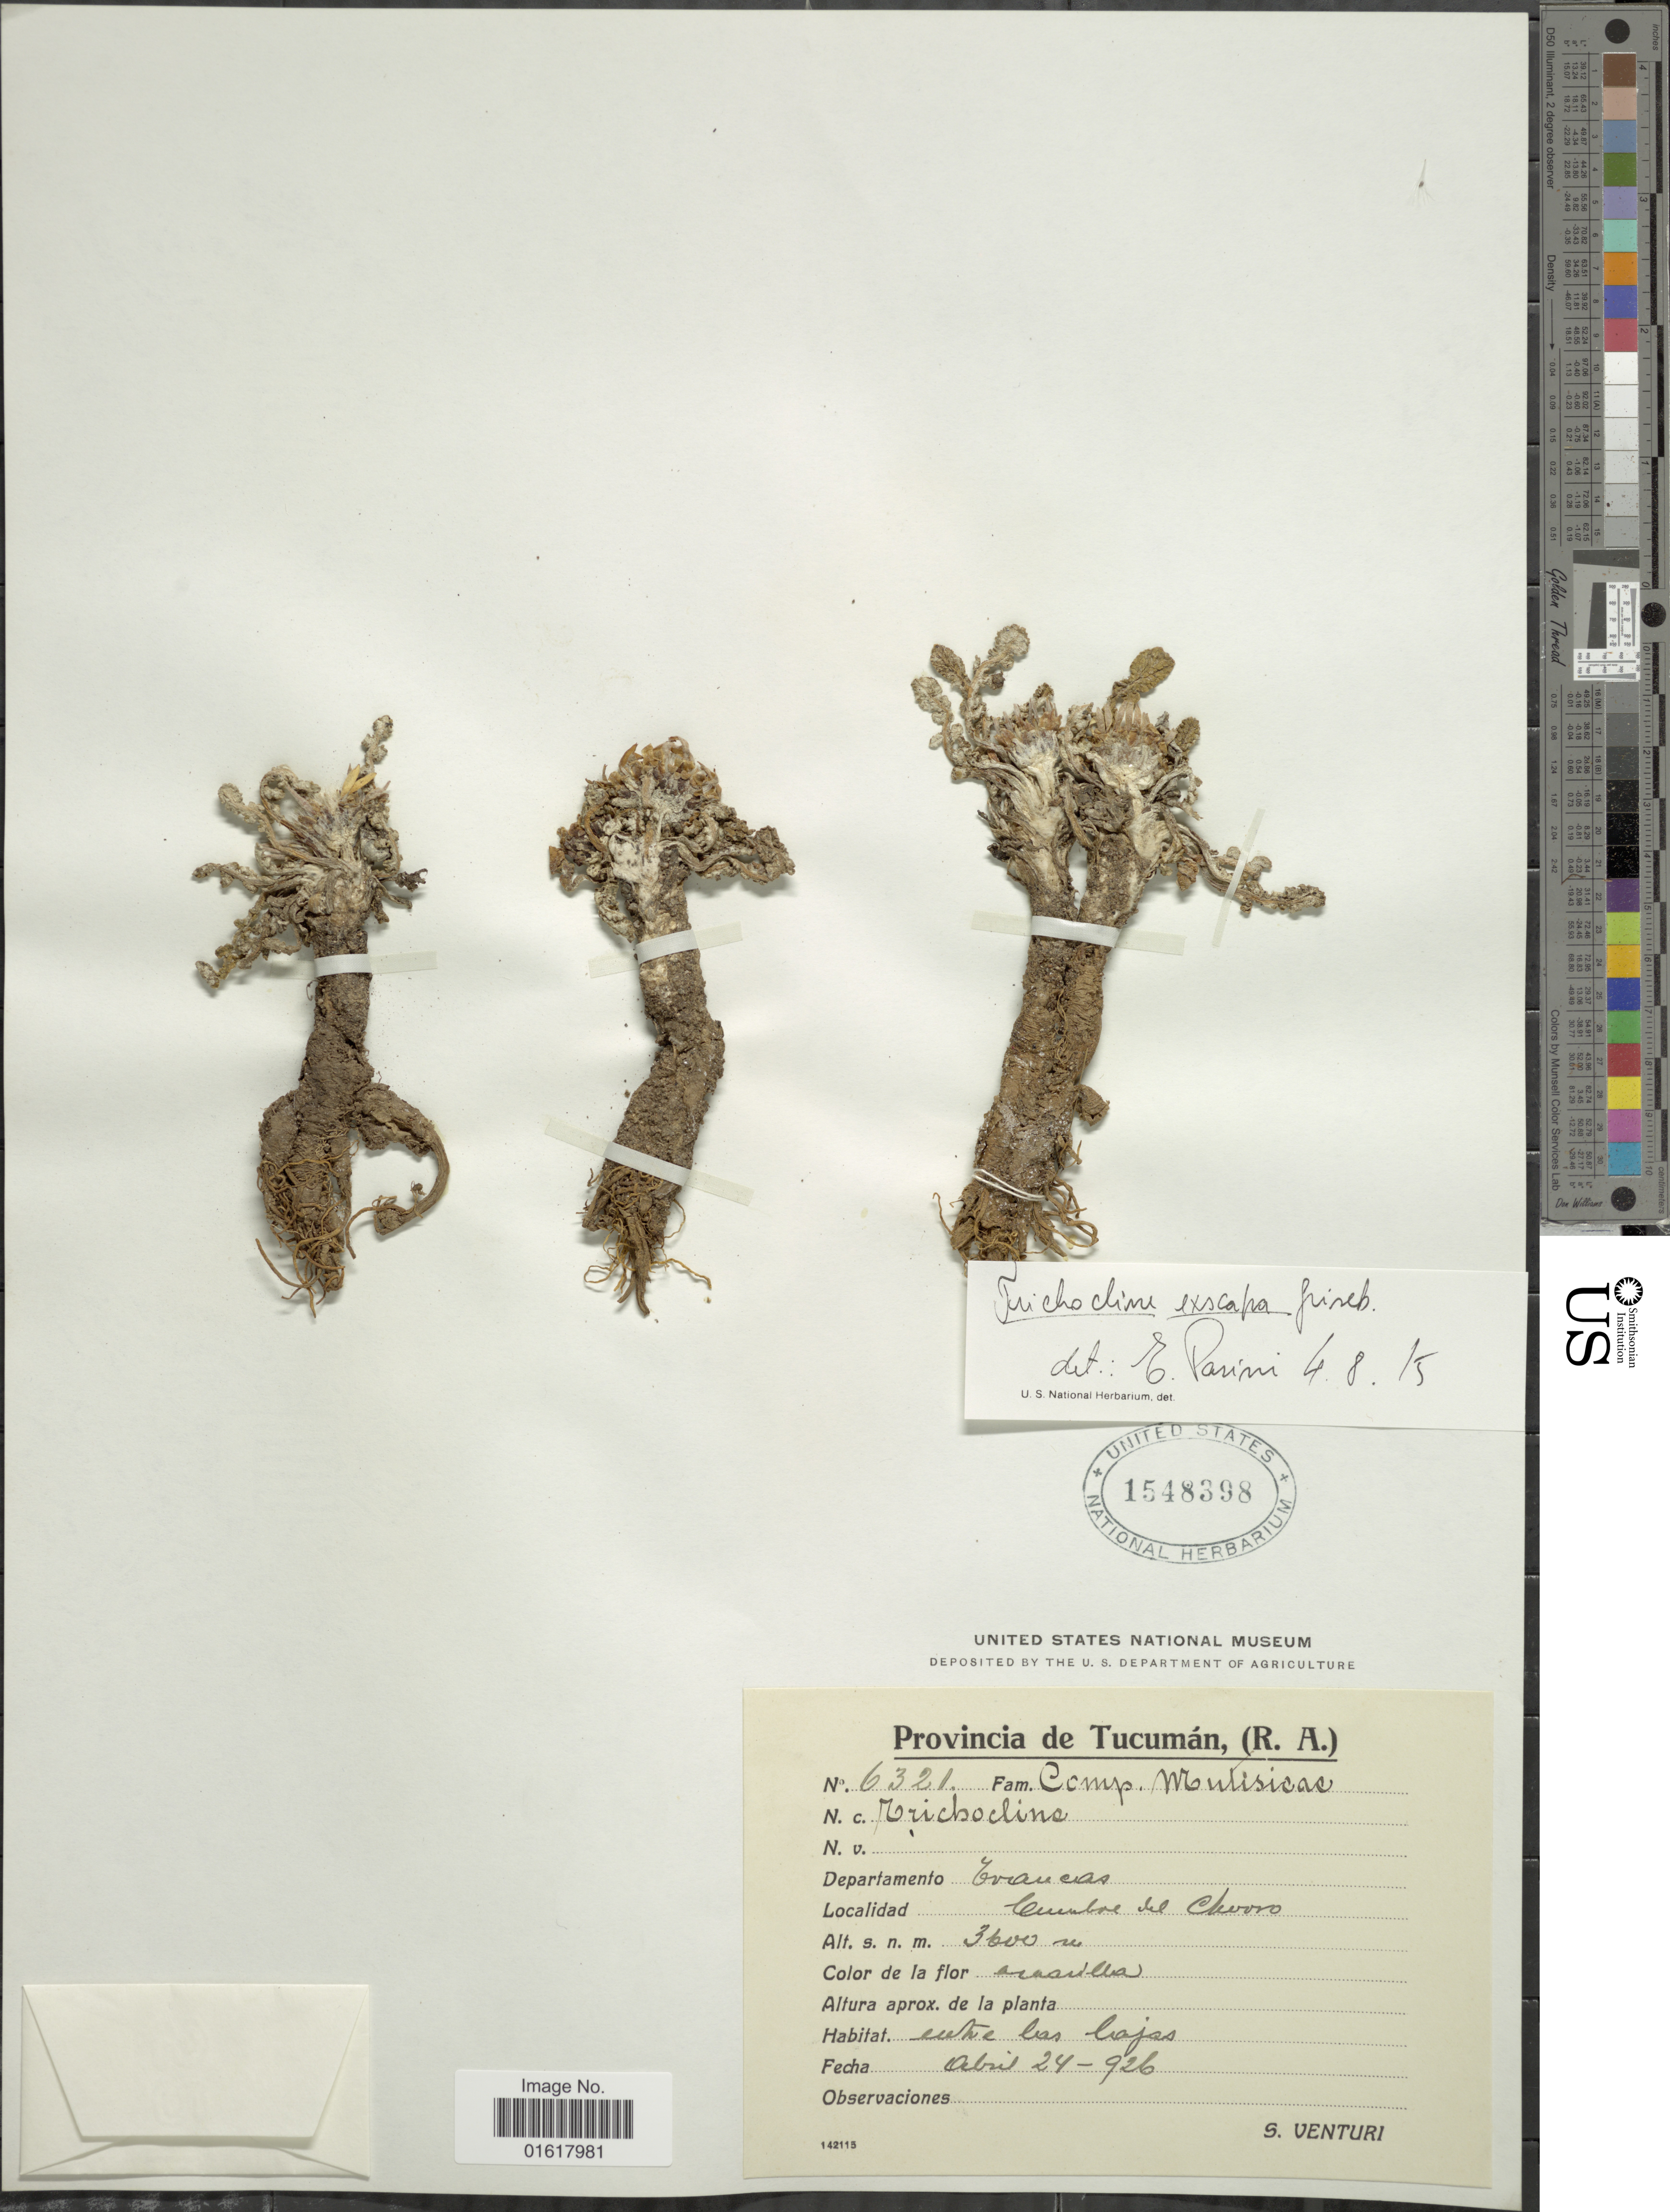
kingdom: Plantae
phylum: Tracheophyta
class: Magnoliopsida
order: Asterales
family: Asteraceae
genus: Trichocline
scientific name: Trichocline exscapa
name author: Griseb.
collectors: S. Venturi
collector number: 6321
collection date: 1926-04-24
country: Argentina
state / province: Tucuman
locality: Departamento Trancas. Cumbre del Chorro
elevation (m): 3600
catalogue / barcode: US 1548398